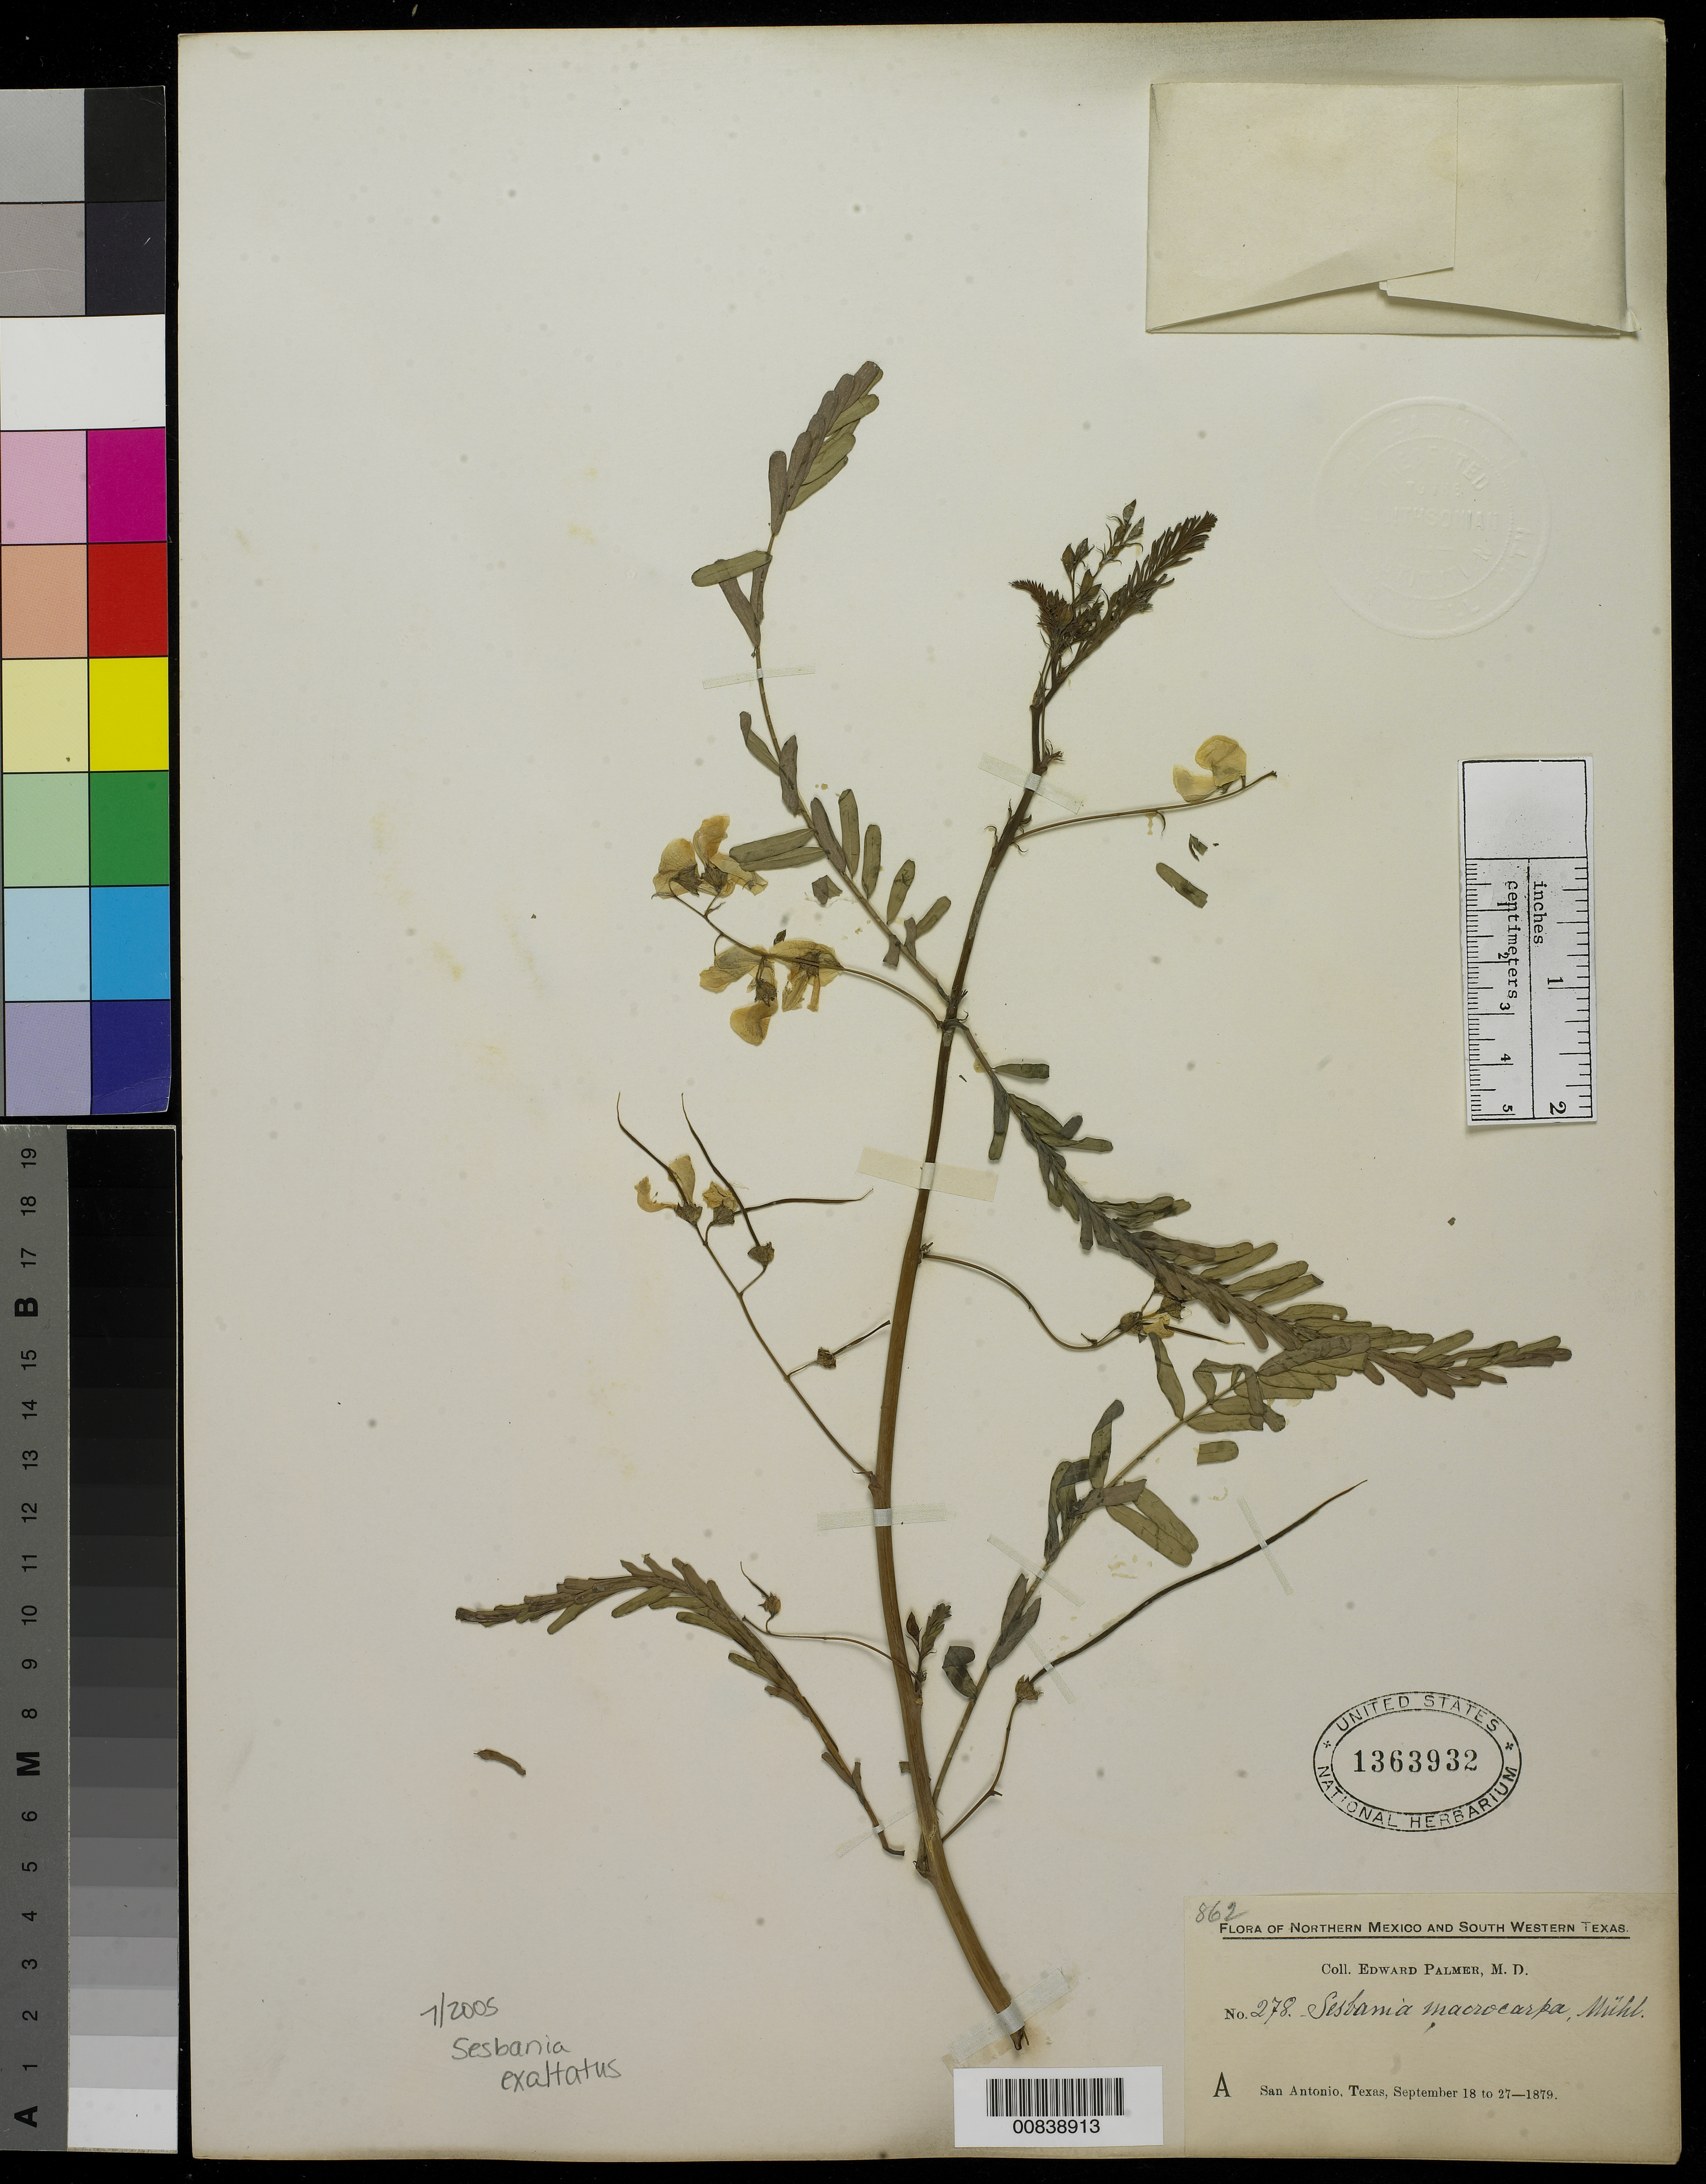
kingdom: Plantae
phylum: Tracheophyta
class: Magnoliopsida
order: Fabales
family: Fabaceae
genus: Sesbania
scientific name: Sesbania exaltata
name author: (Raf.) Cory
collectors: E. Palmer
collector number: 278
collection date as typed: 18 Sep 1879 to 27 Sep 1879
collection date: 1879-09-18/1879-09-27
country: United States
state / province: Texas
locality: A. San Antonio, Texas.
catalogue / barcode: US 1363932